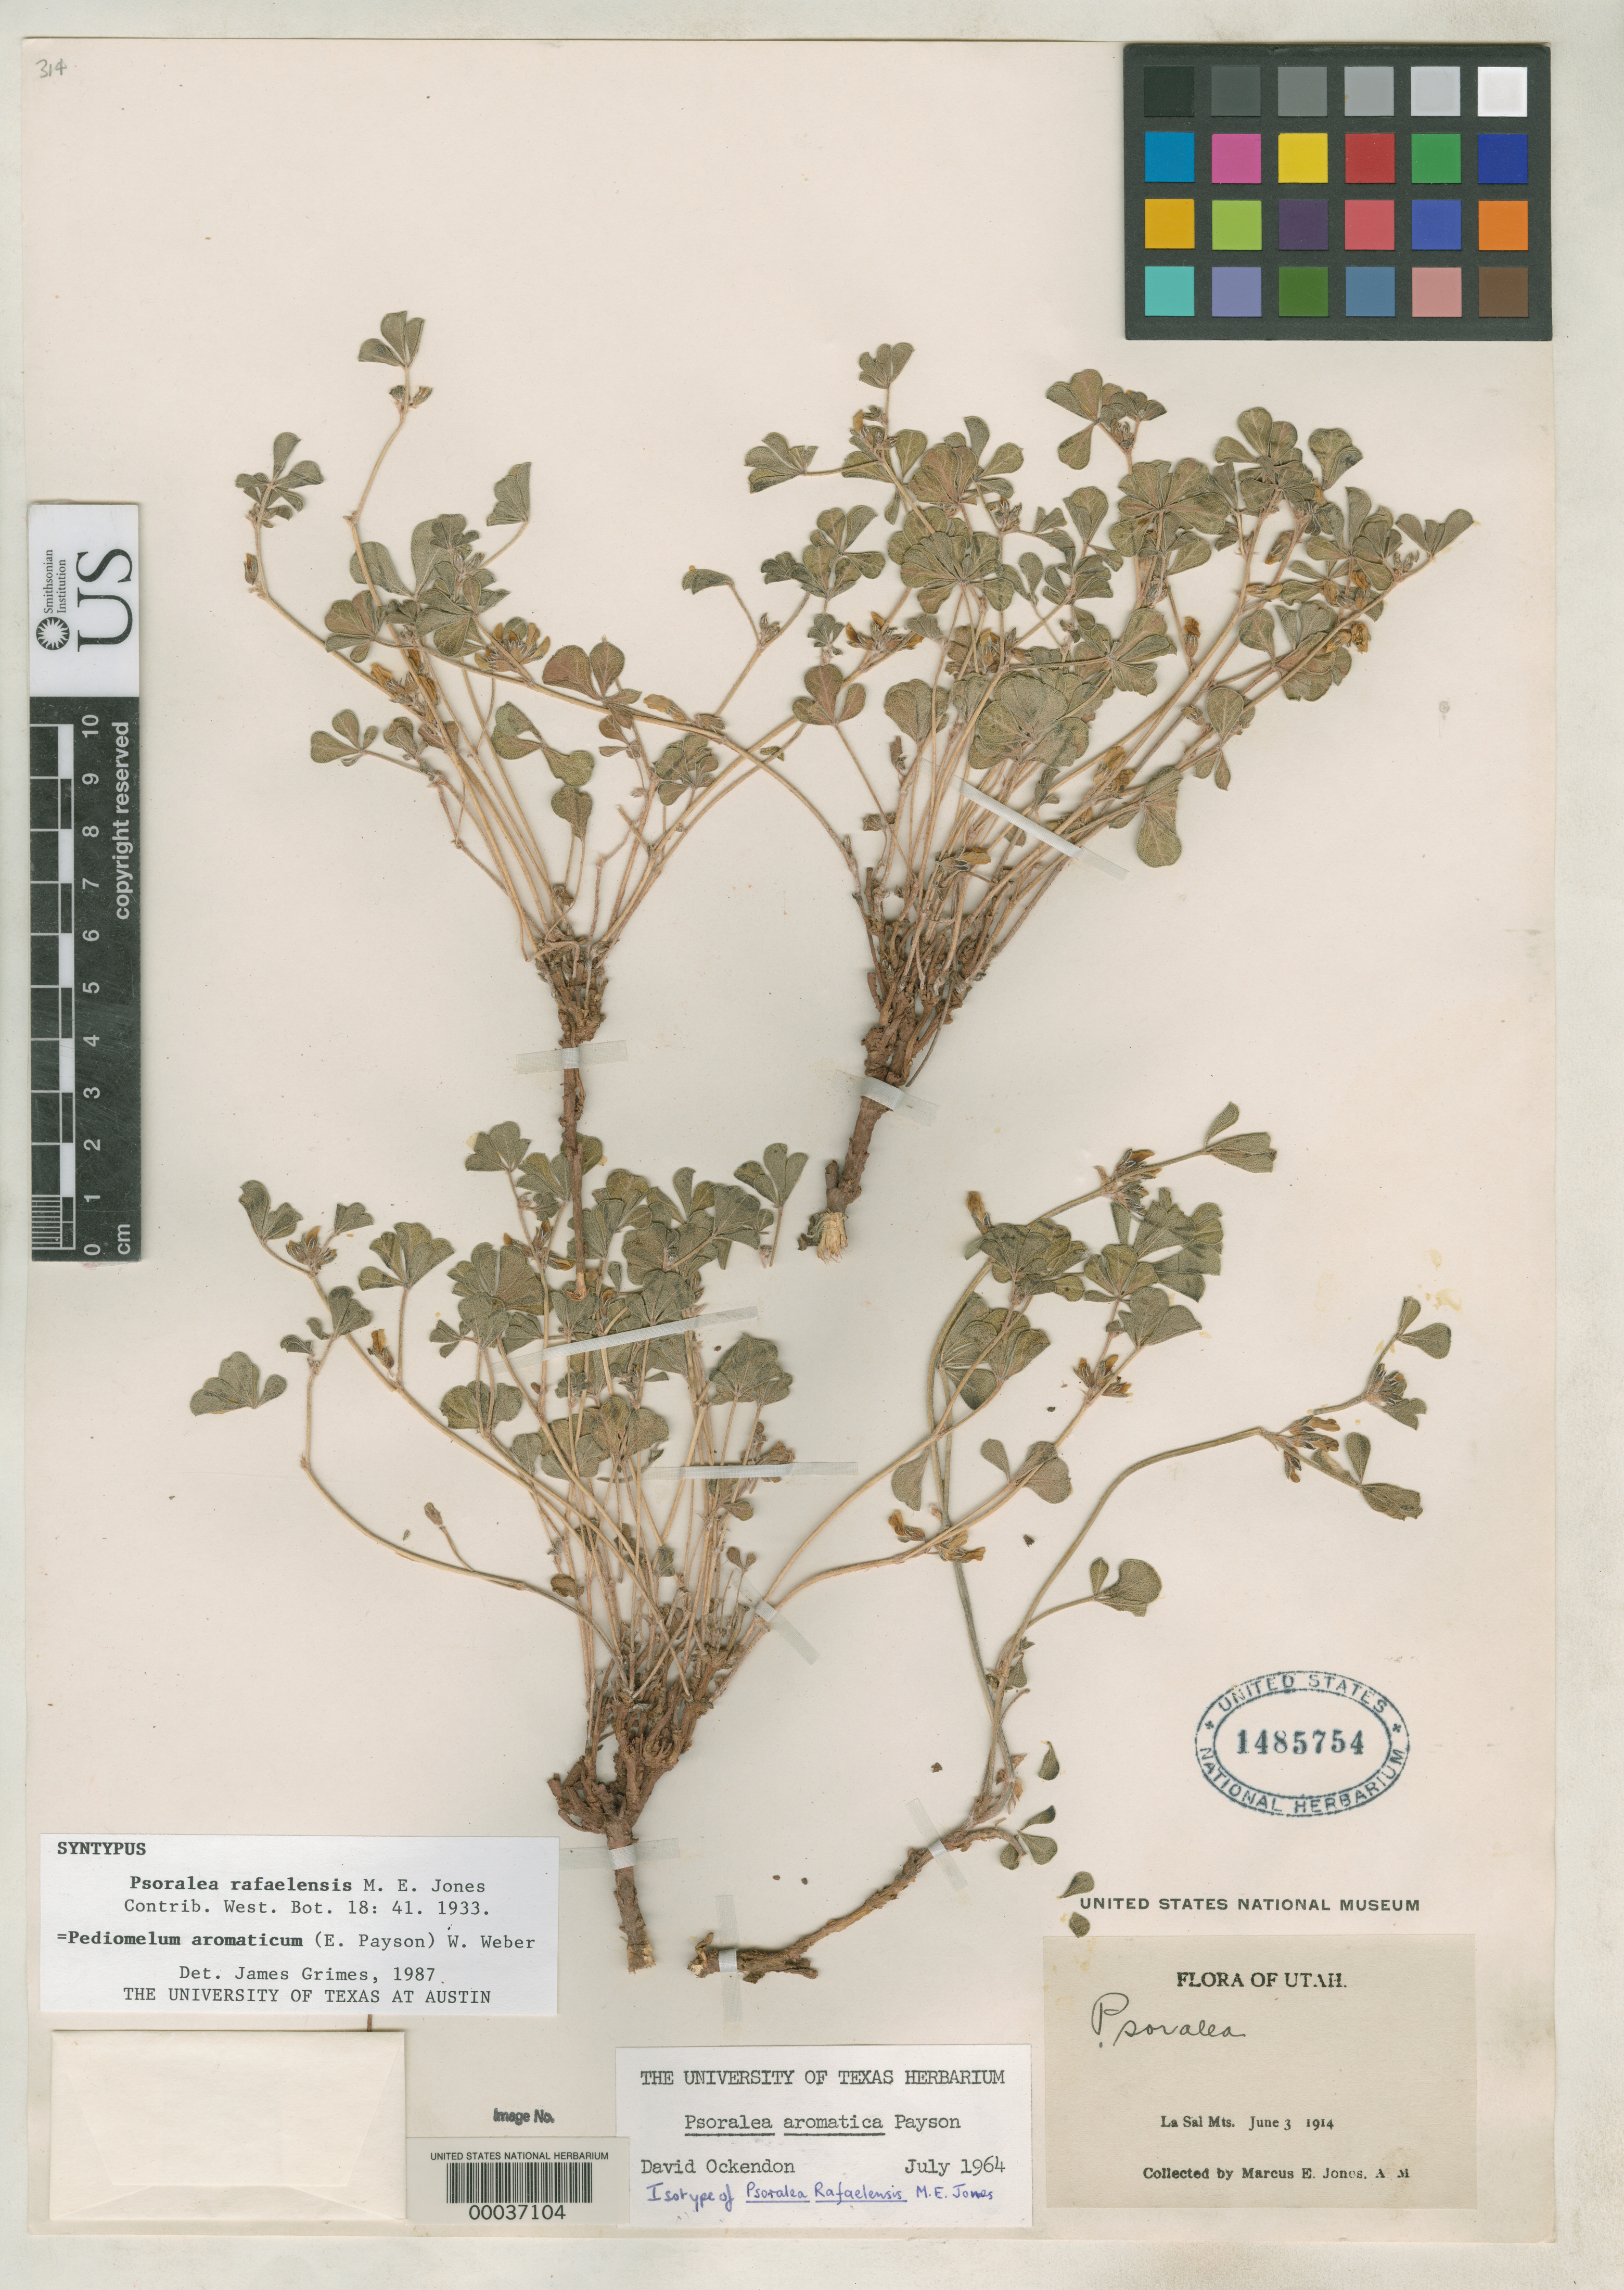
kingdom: Plantae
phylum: Tracheophyta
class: Magnoliopsida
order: Fabales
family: Fabaceae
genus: Psoralea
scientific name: Psoralea rafaelensis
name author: M.E. Jones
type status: Isotype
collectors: M. E. Jones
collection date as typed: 03 Jun 1914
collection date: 1914-06-03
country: United States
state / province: Utah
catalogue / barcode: US 1485754